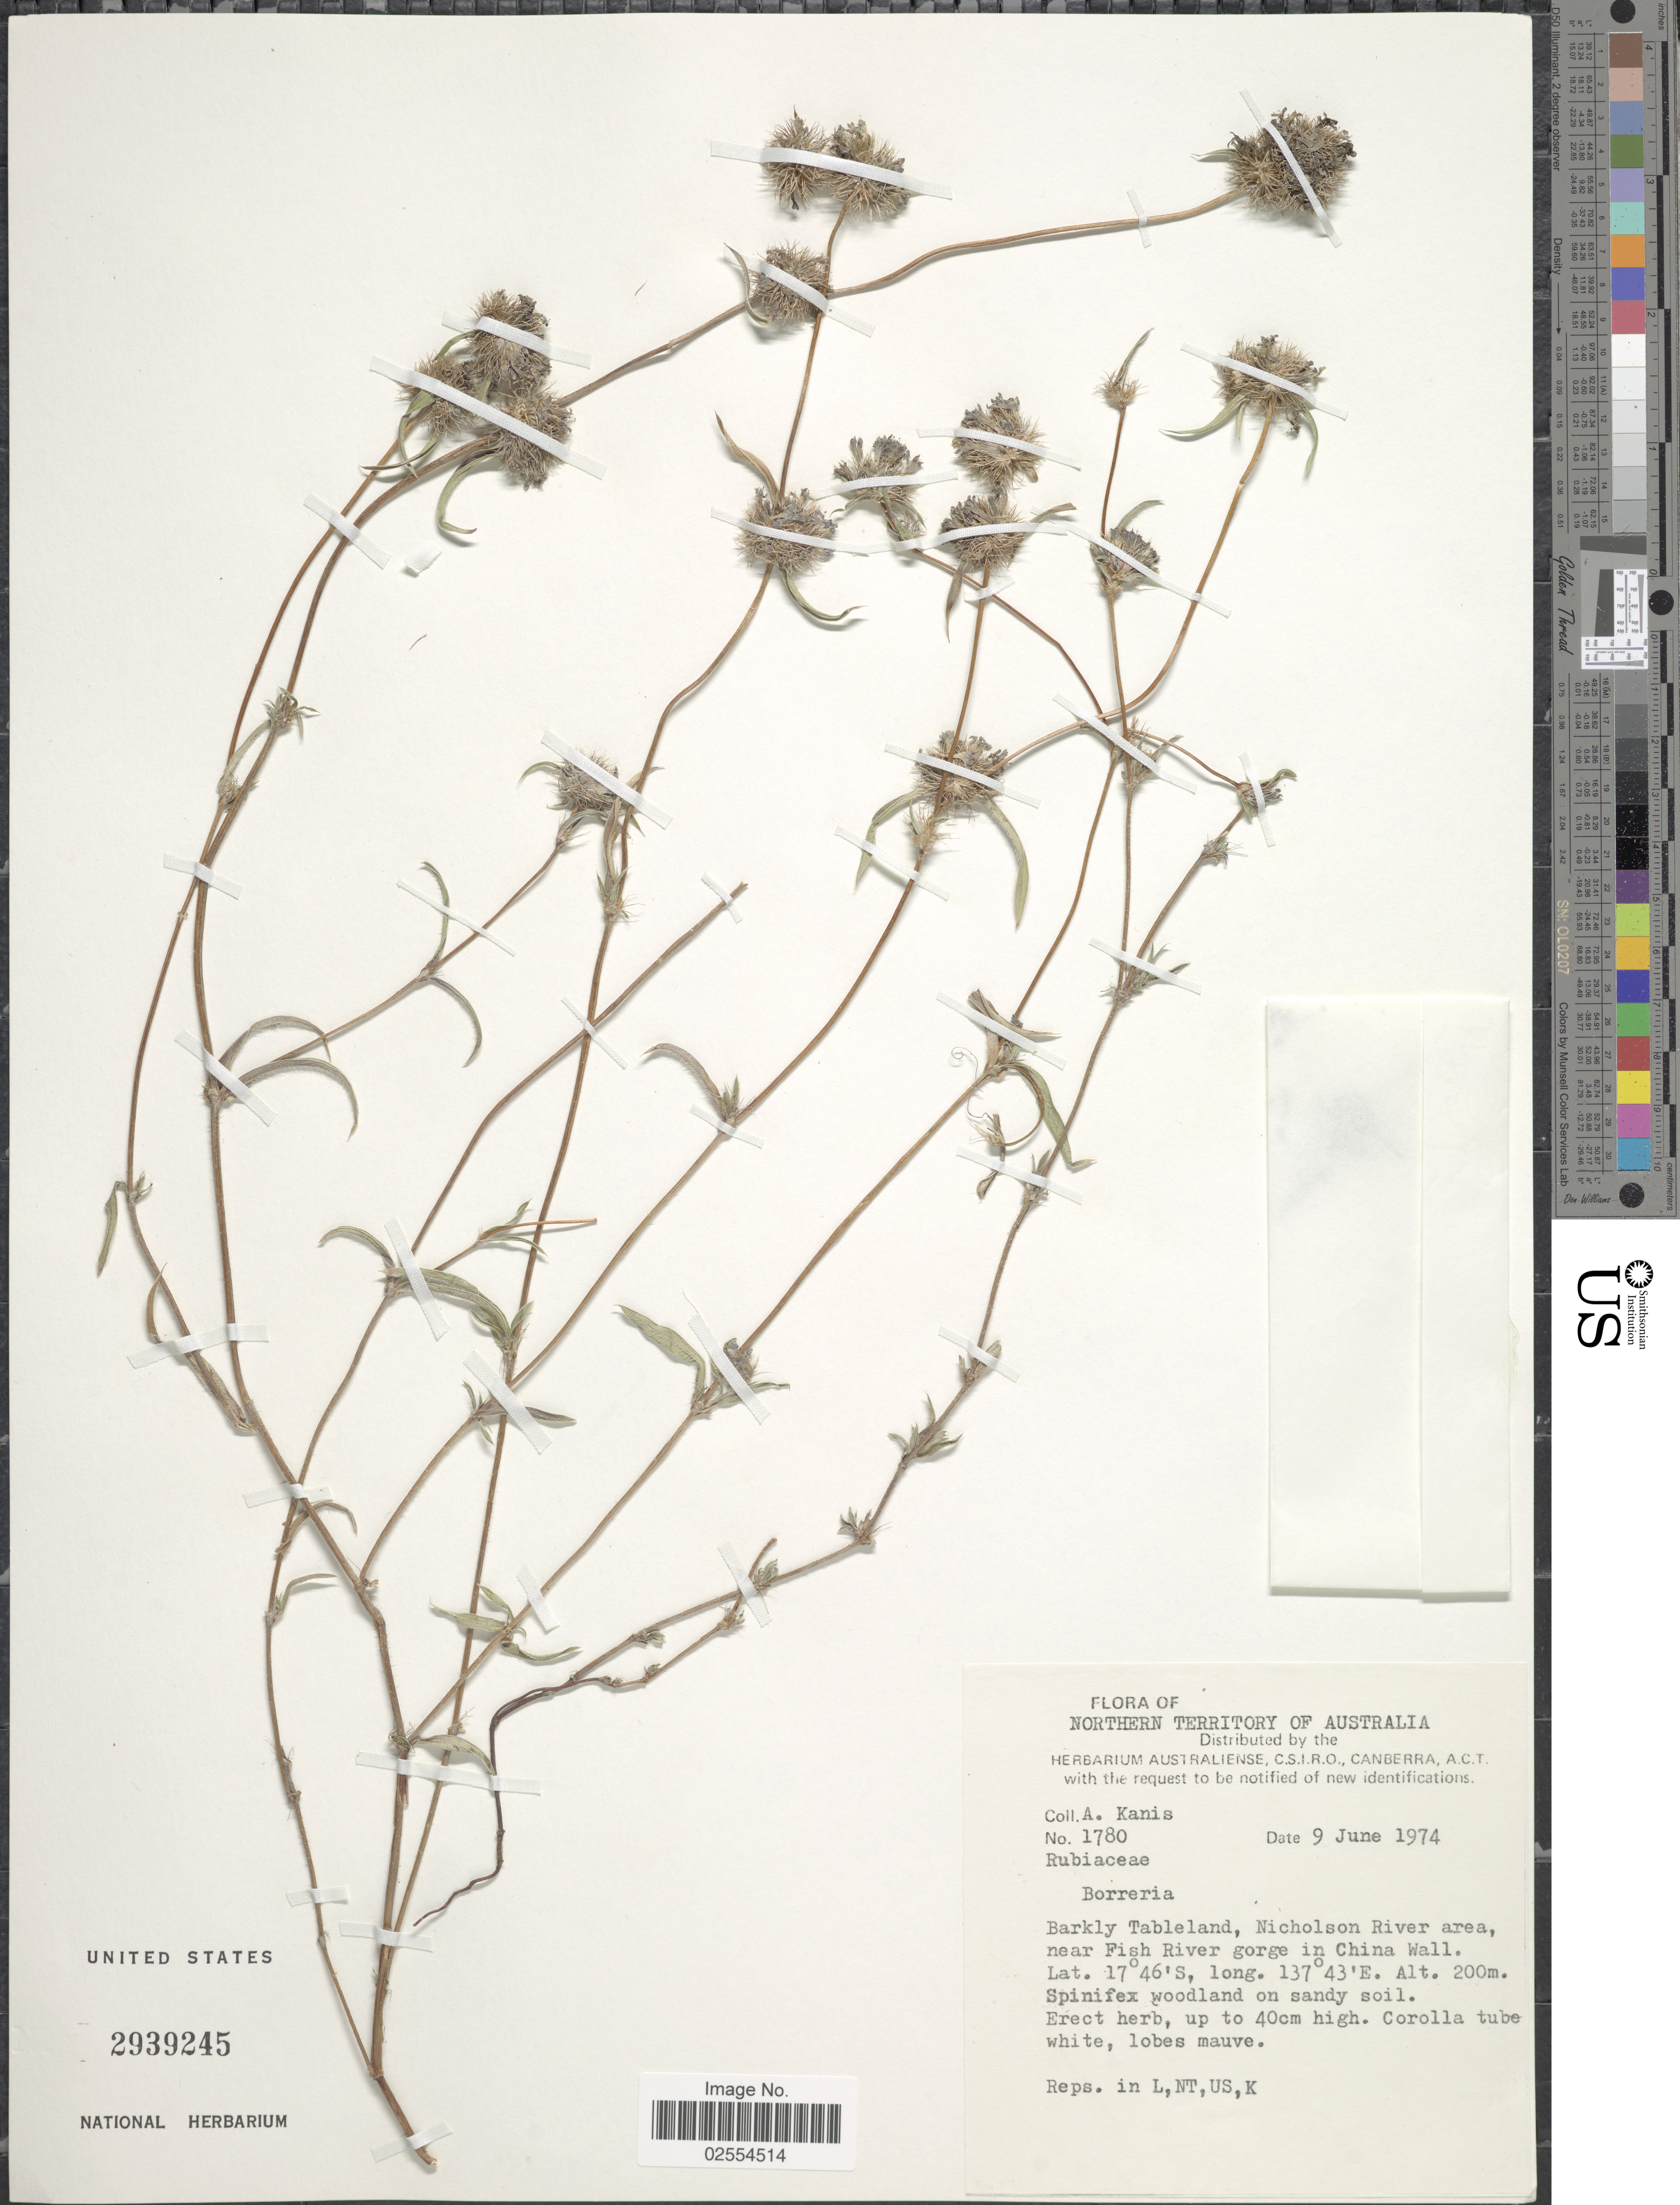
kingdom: Plantae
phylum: Tracheophyta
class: Magnoliopsida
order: Gentianales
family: Rubiaceae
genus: Spermacoce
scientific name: Spermacoce sp.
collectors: A. Kanis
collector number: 1780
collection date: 1974-06-09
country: Australia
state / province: Northern Territory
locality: Barkly Tableland, Nicholson River area, near Fish River gorge in China Wall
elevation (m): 200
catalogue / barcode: US 2939245